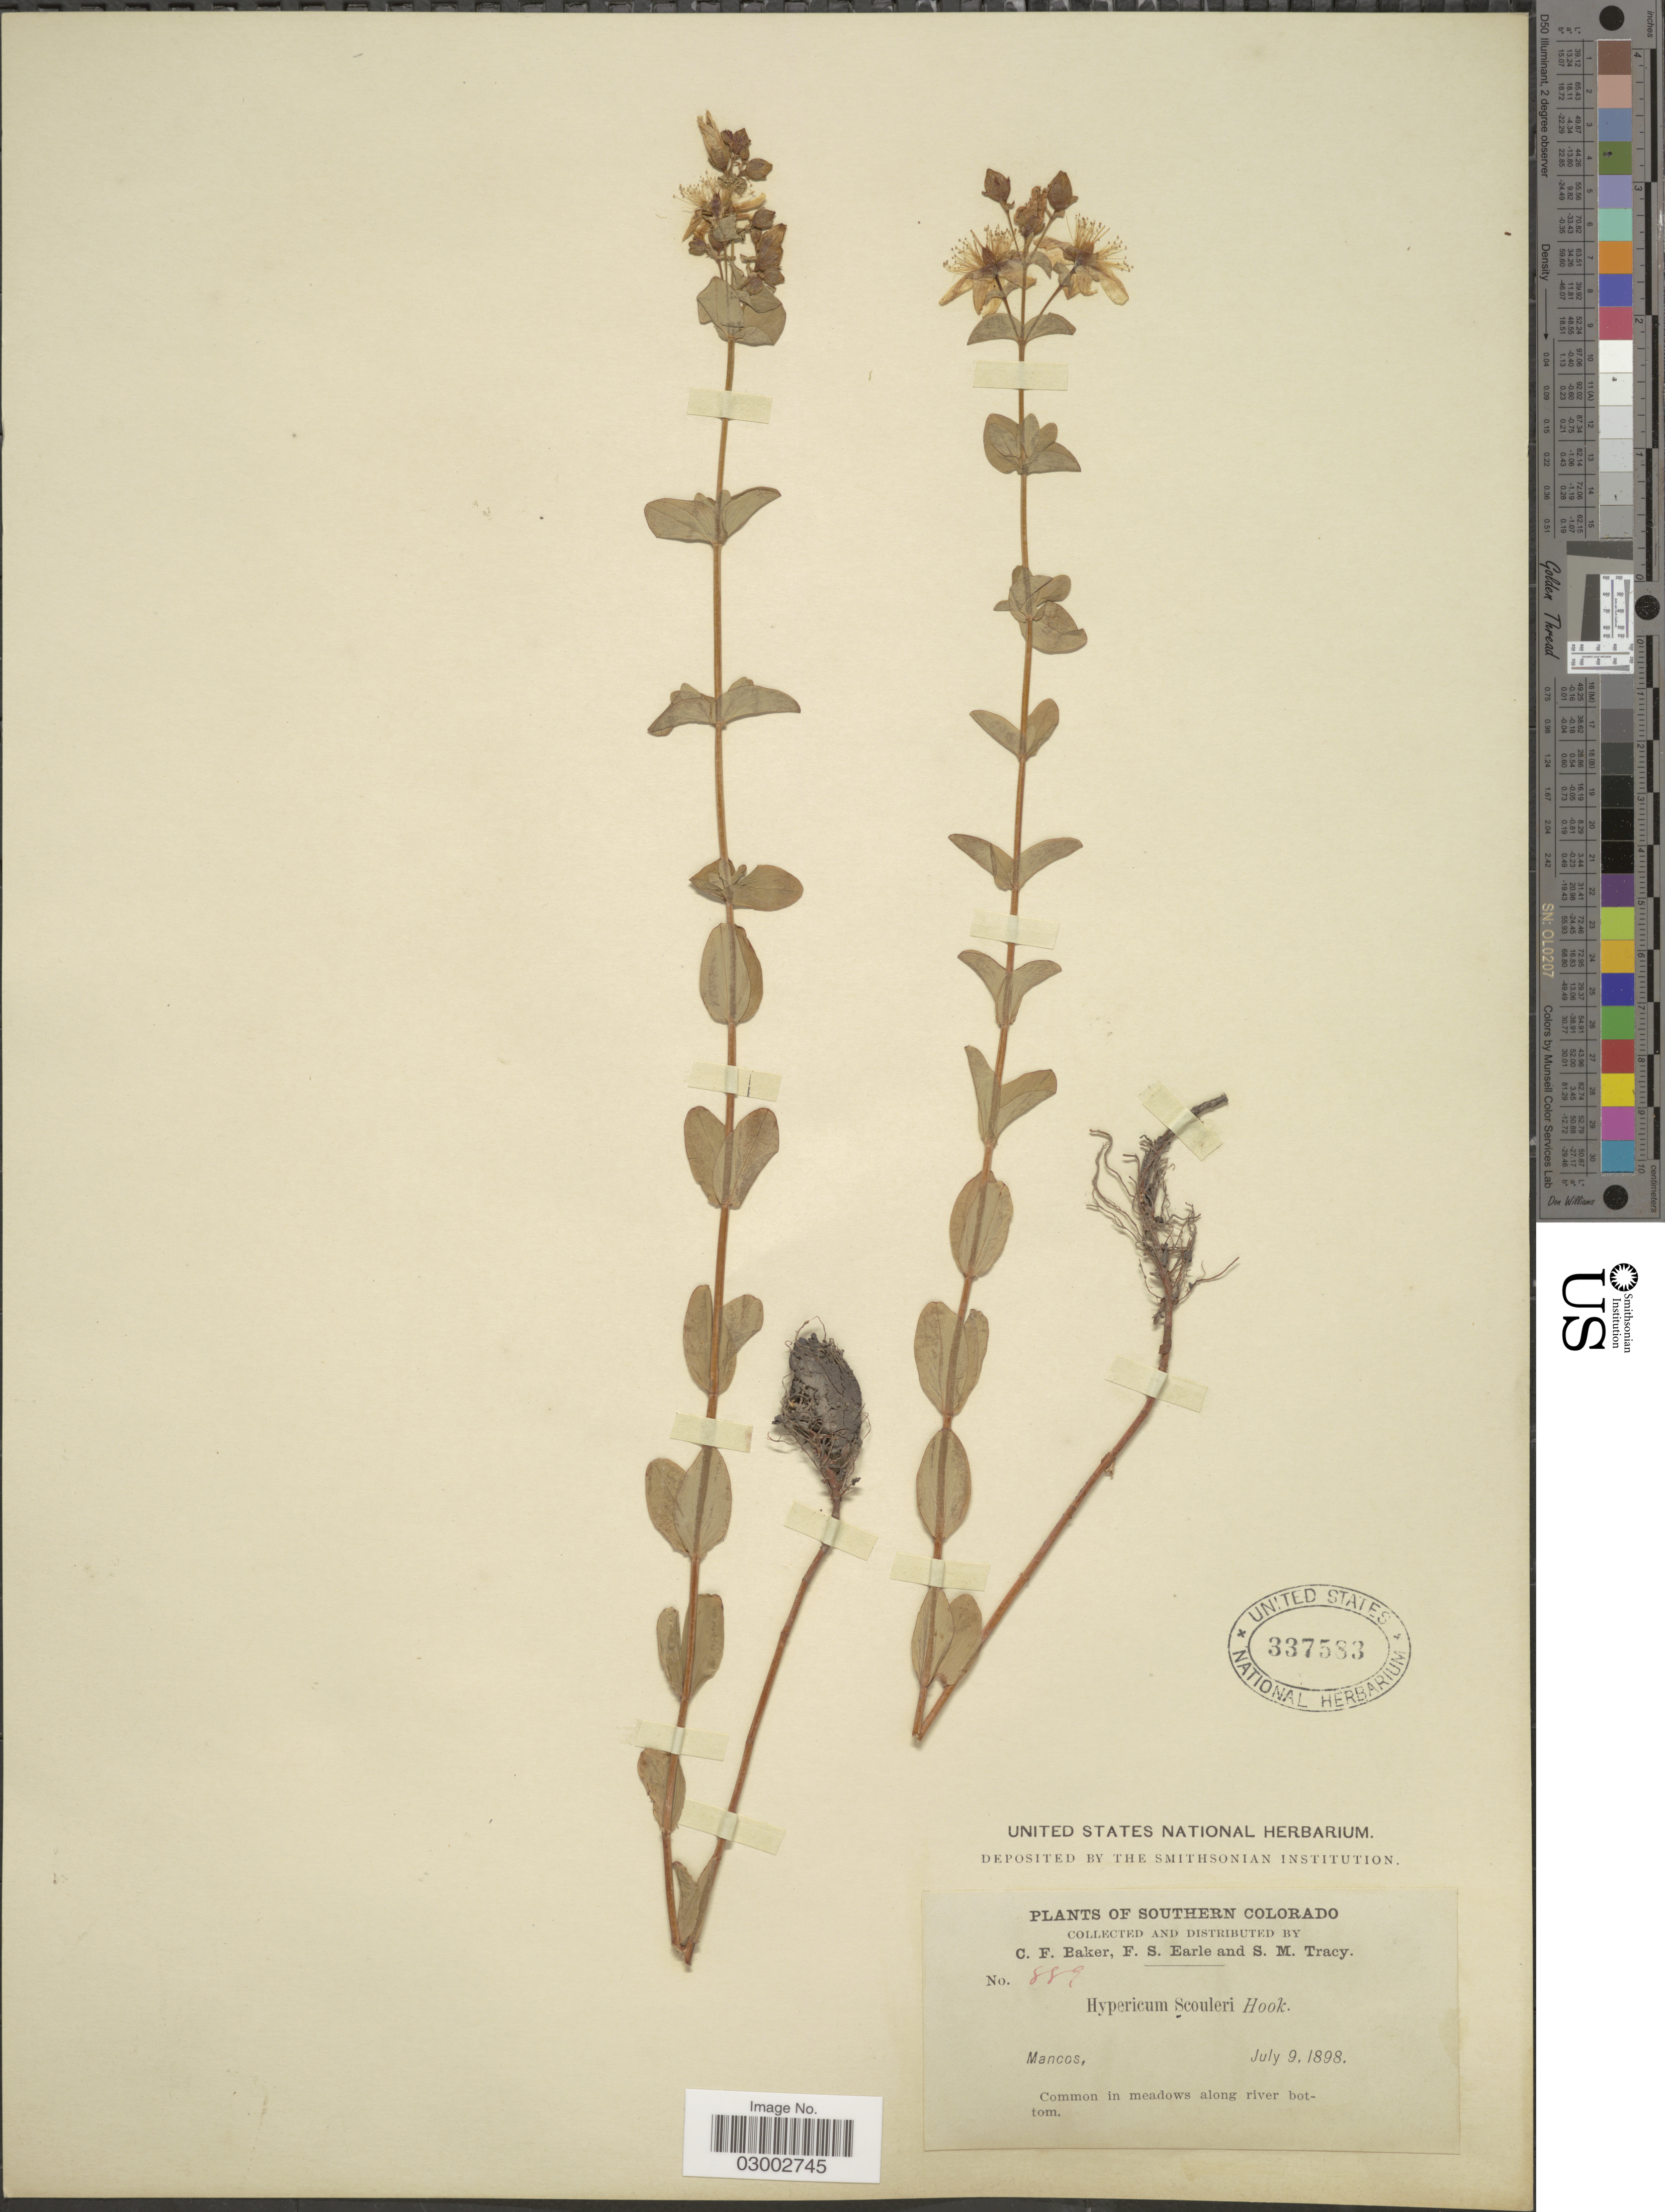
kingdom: Plantae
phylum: Tracheophyta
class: Magnoliopsida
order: Malpighiales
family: Hypericaceae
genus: Hypericum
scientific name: Hypericum scouleri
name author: Hook.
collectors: C. F. Baker, F. S. Earle & S. M. Tracy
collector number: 889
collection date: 1898-07-09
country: United States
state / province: Colorado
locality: Southern Colorado. Mancos.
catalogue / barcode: US 337583